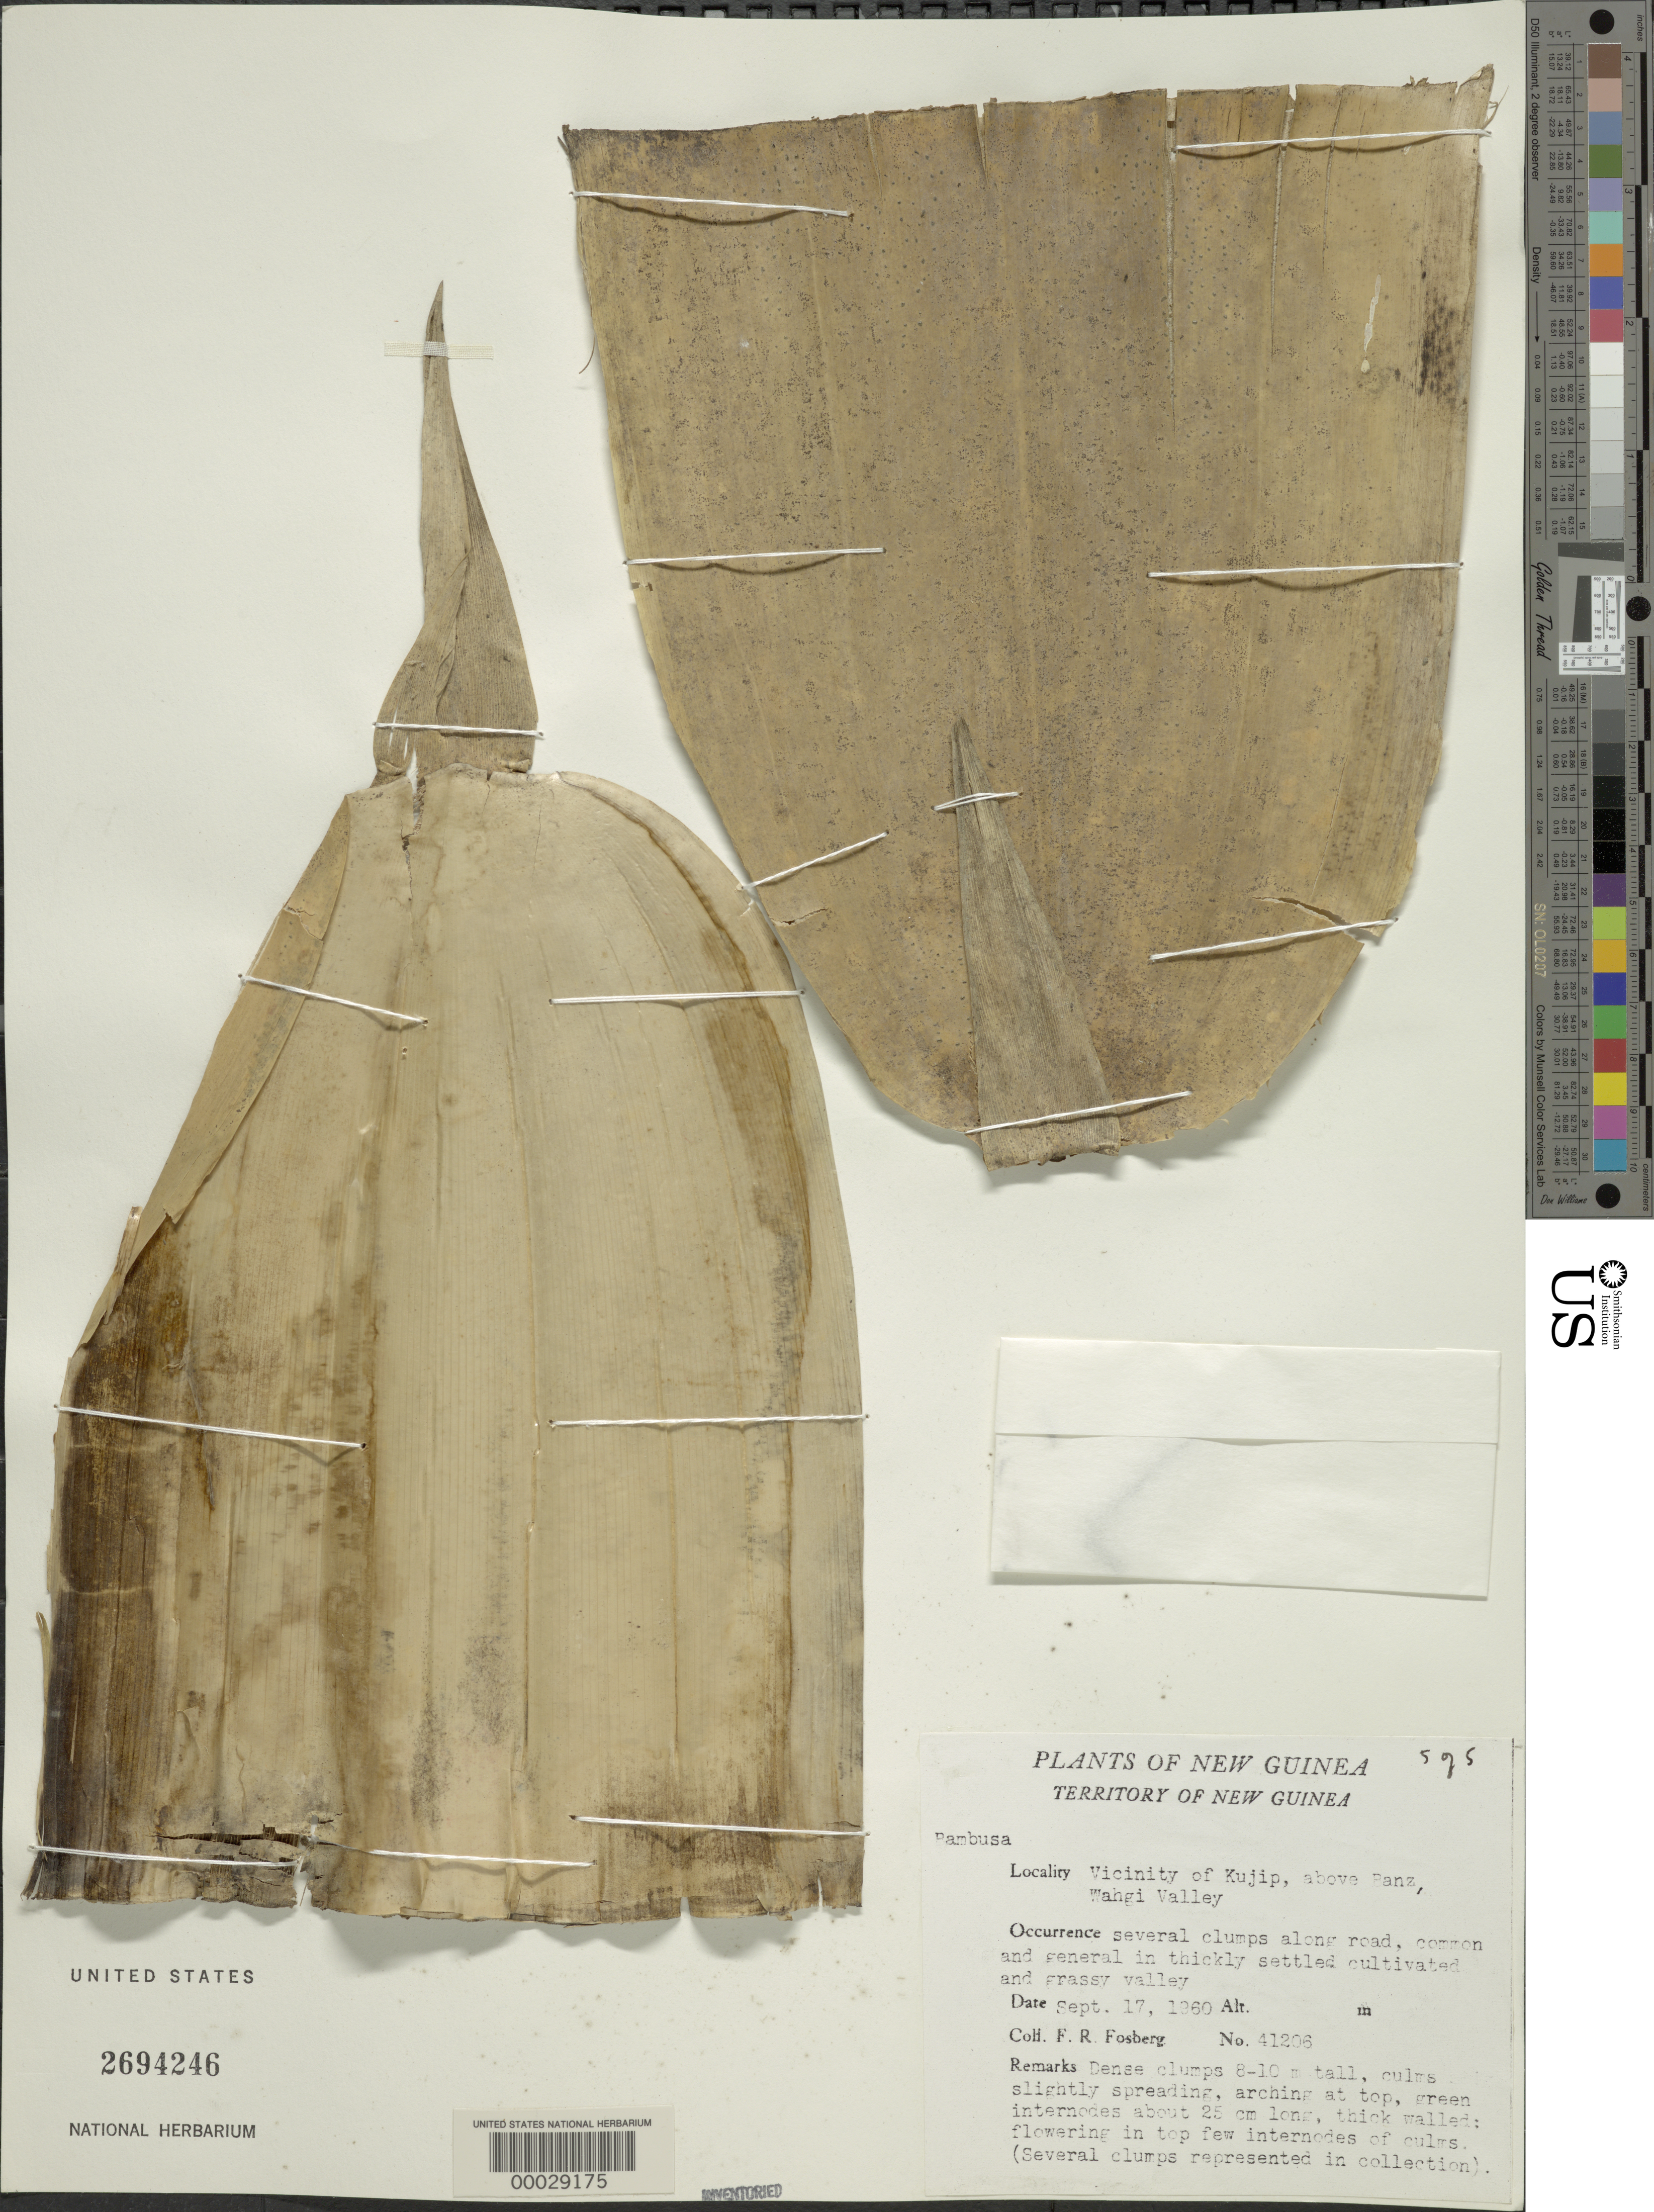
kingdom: Plantae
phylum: Tracheophyta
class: Liliopsida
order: Poales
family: Poaceae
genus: Nastus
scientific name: Nastus elatus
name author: Holttum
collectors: F. R. Fosberg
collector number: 41206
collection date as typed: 17 Sep 1960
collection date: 1960-09-17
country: Indonesia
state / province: Irian Jaya ?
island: New Guinea Island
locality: Kujip. [country could also be papua new guinea.]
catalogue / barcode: US 2694246